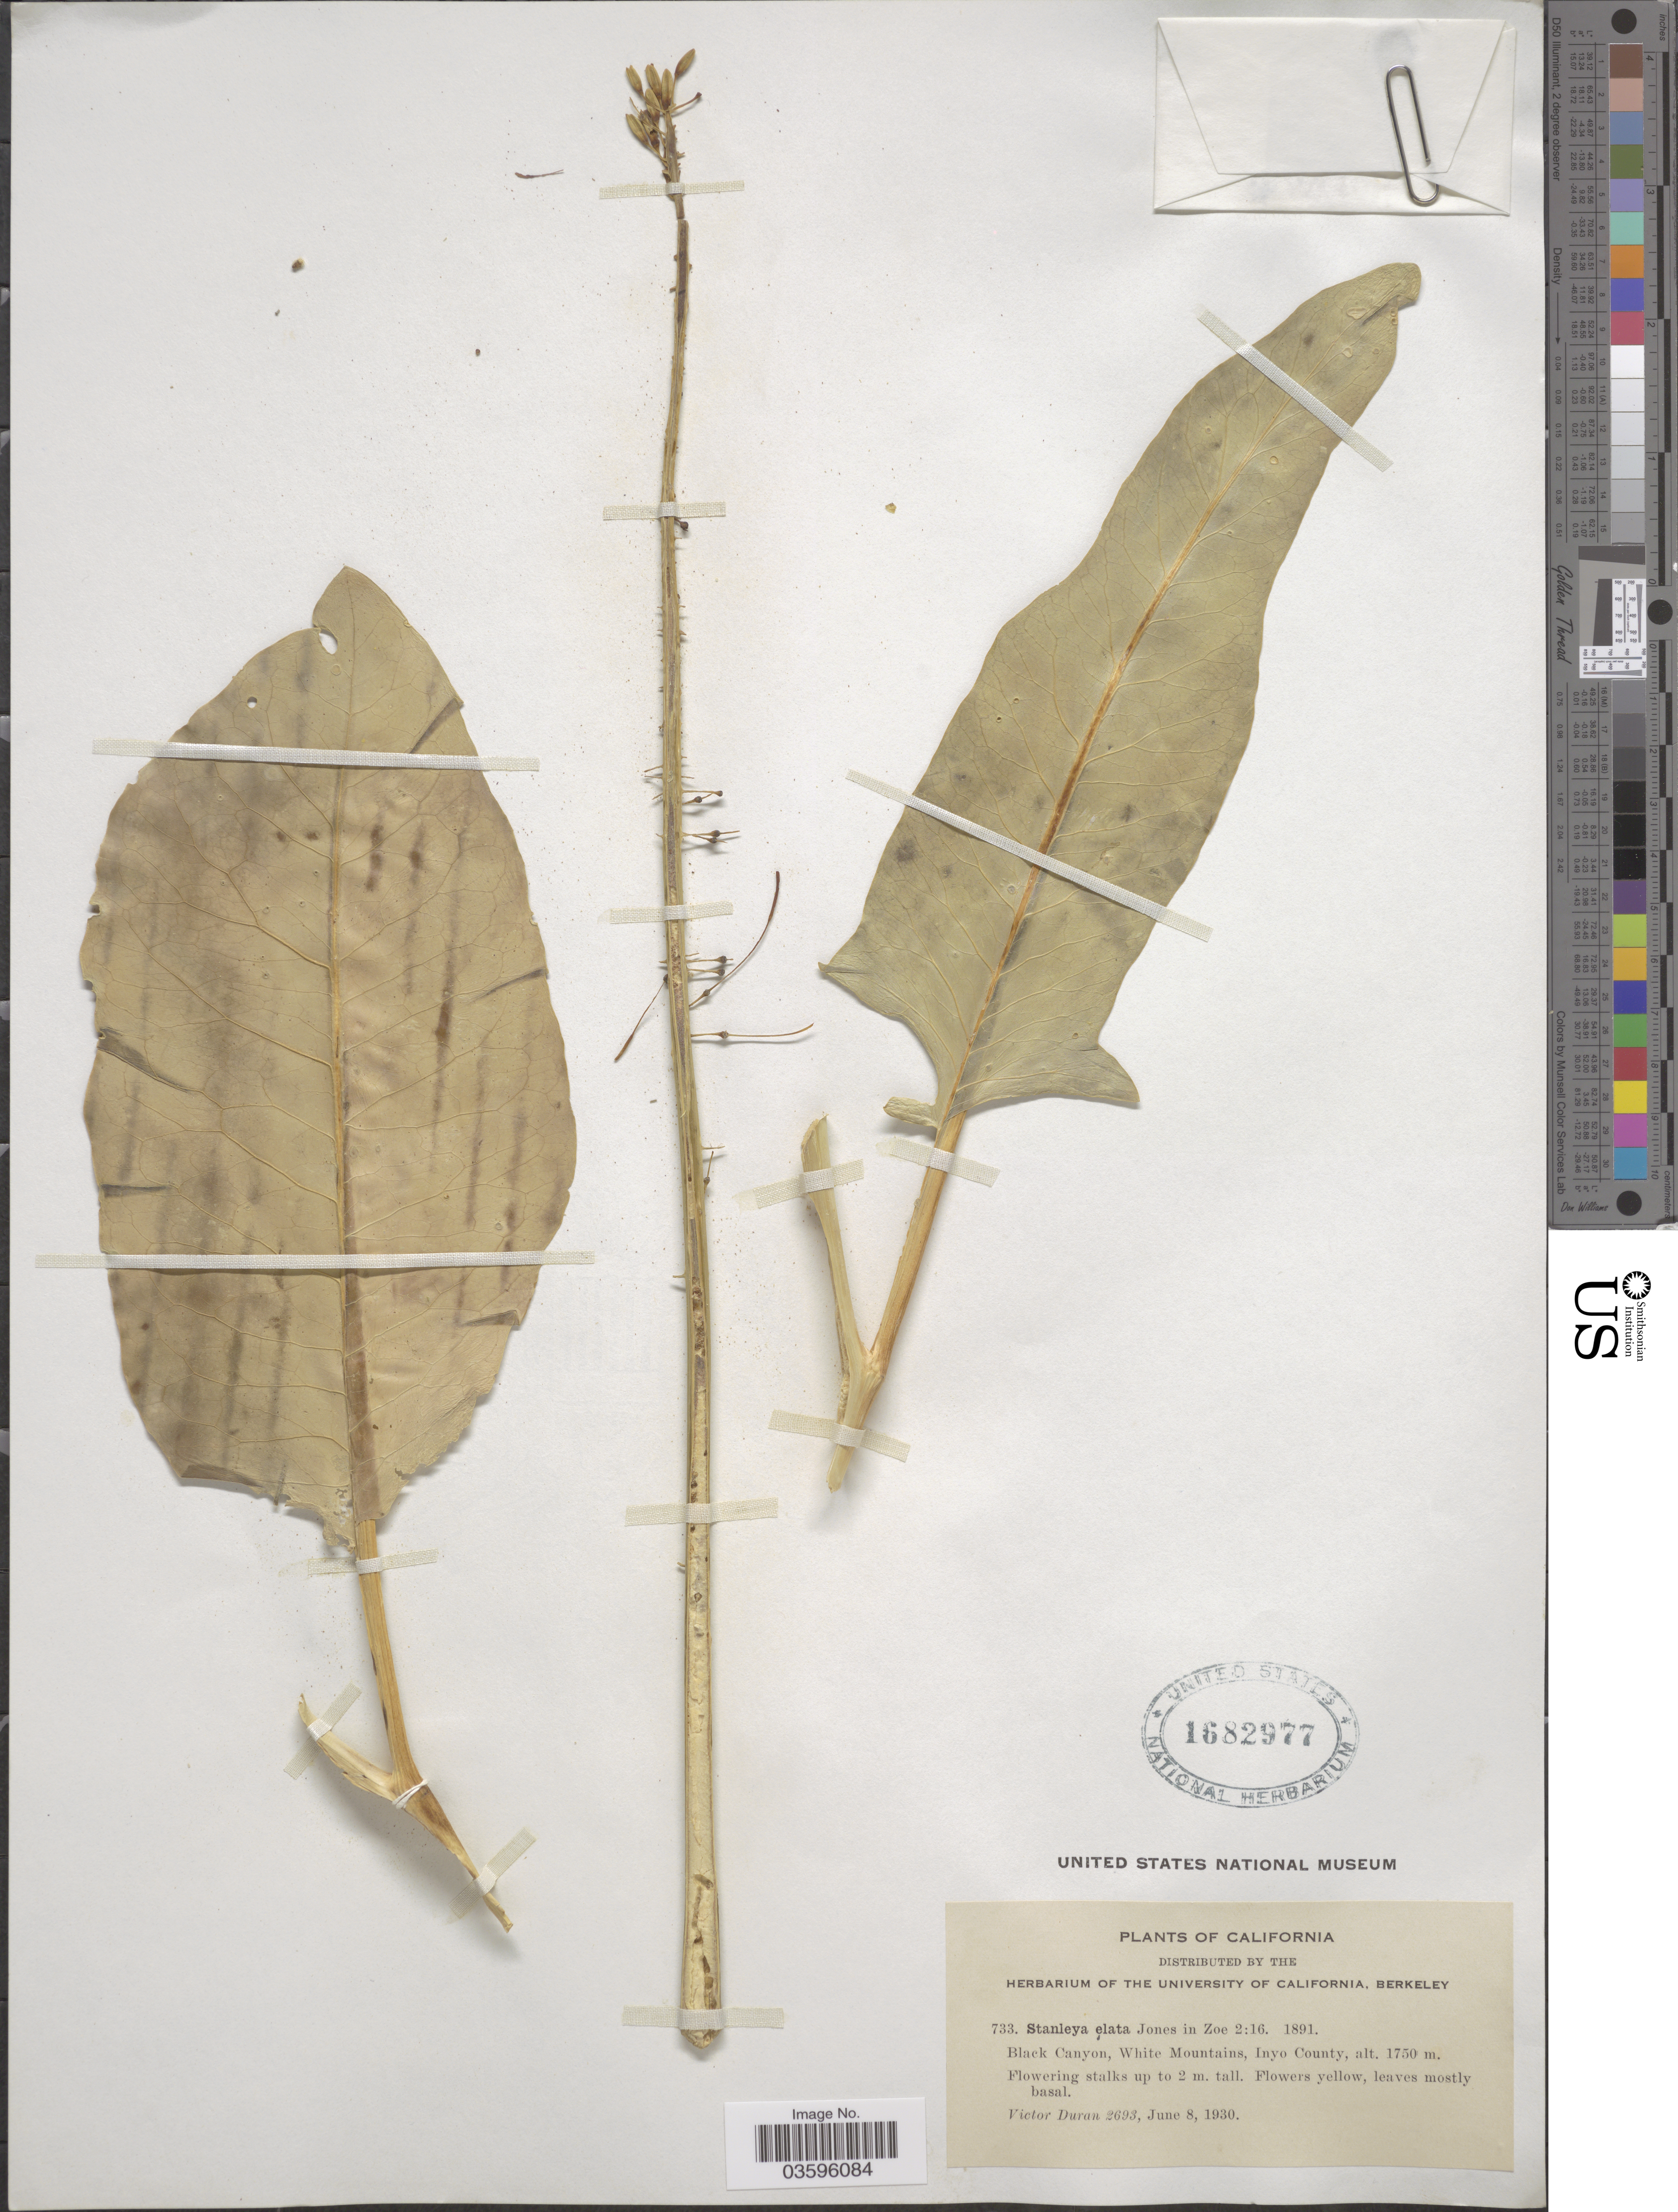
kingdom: Plantae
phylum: Tracheophyta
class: Magnoliopsida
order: Brassicales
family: Brassicaceae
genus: Stanleya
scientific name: Stanleya elata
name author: M.E. Jones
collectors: V. Duran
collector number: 2693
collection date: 1930-06-08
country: United States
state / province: California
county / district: Inyo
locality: Black Canyon, White Mountains, Inyo County.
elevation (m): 1750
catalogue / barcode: US 1682977